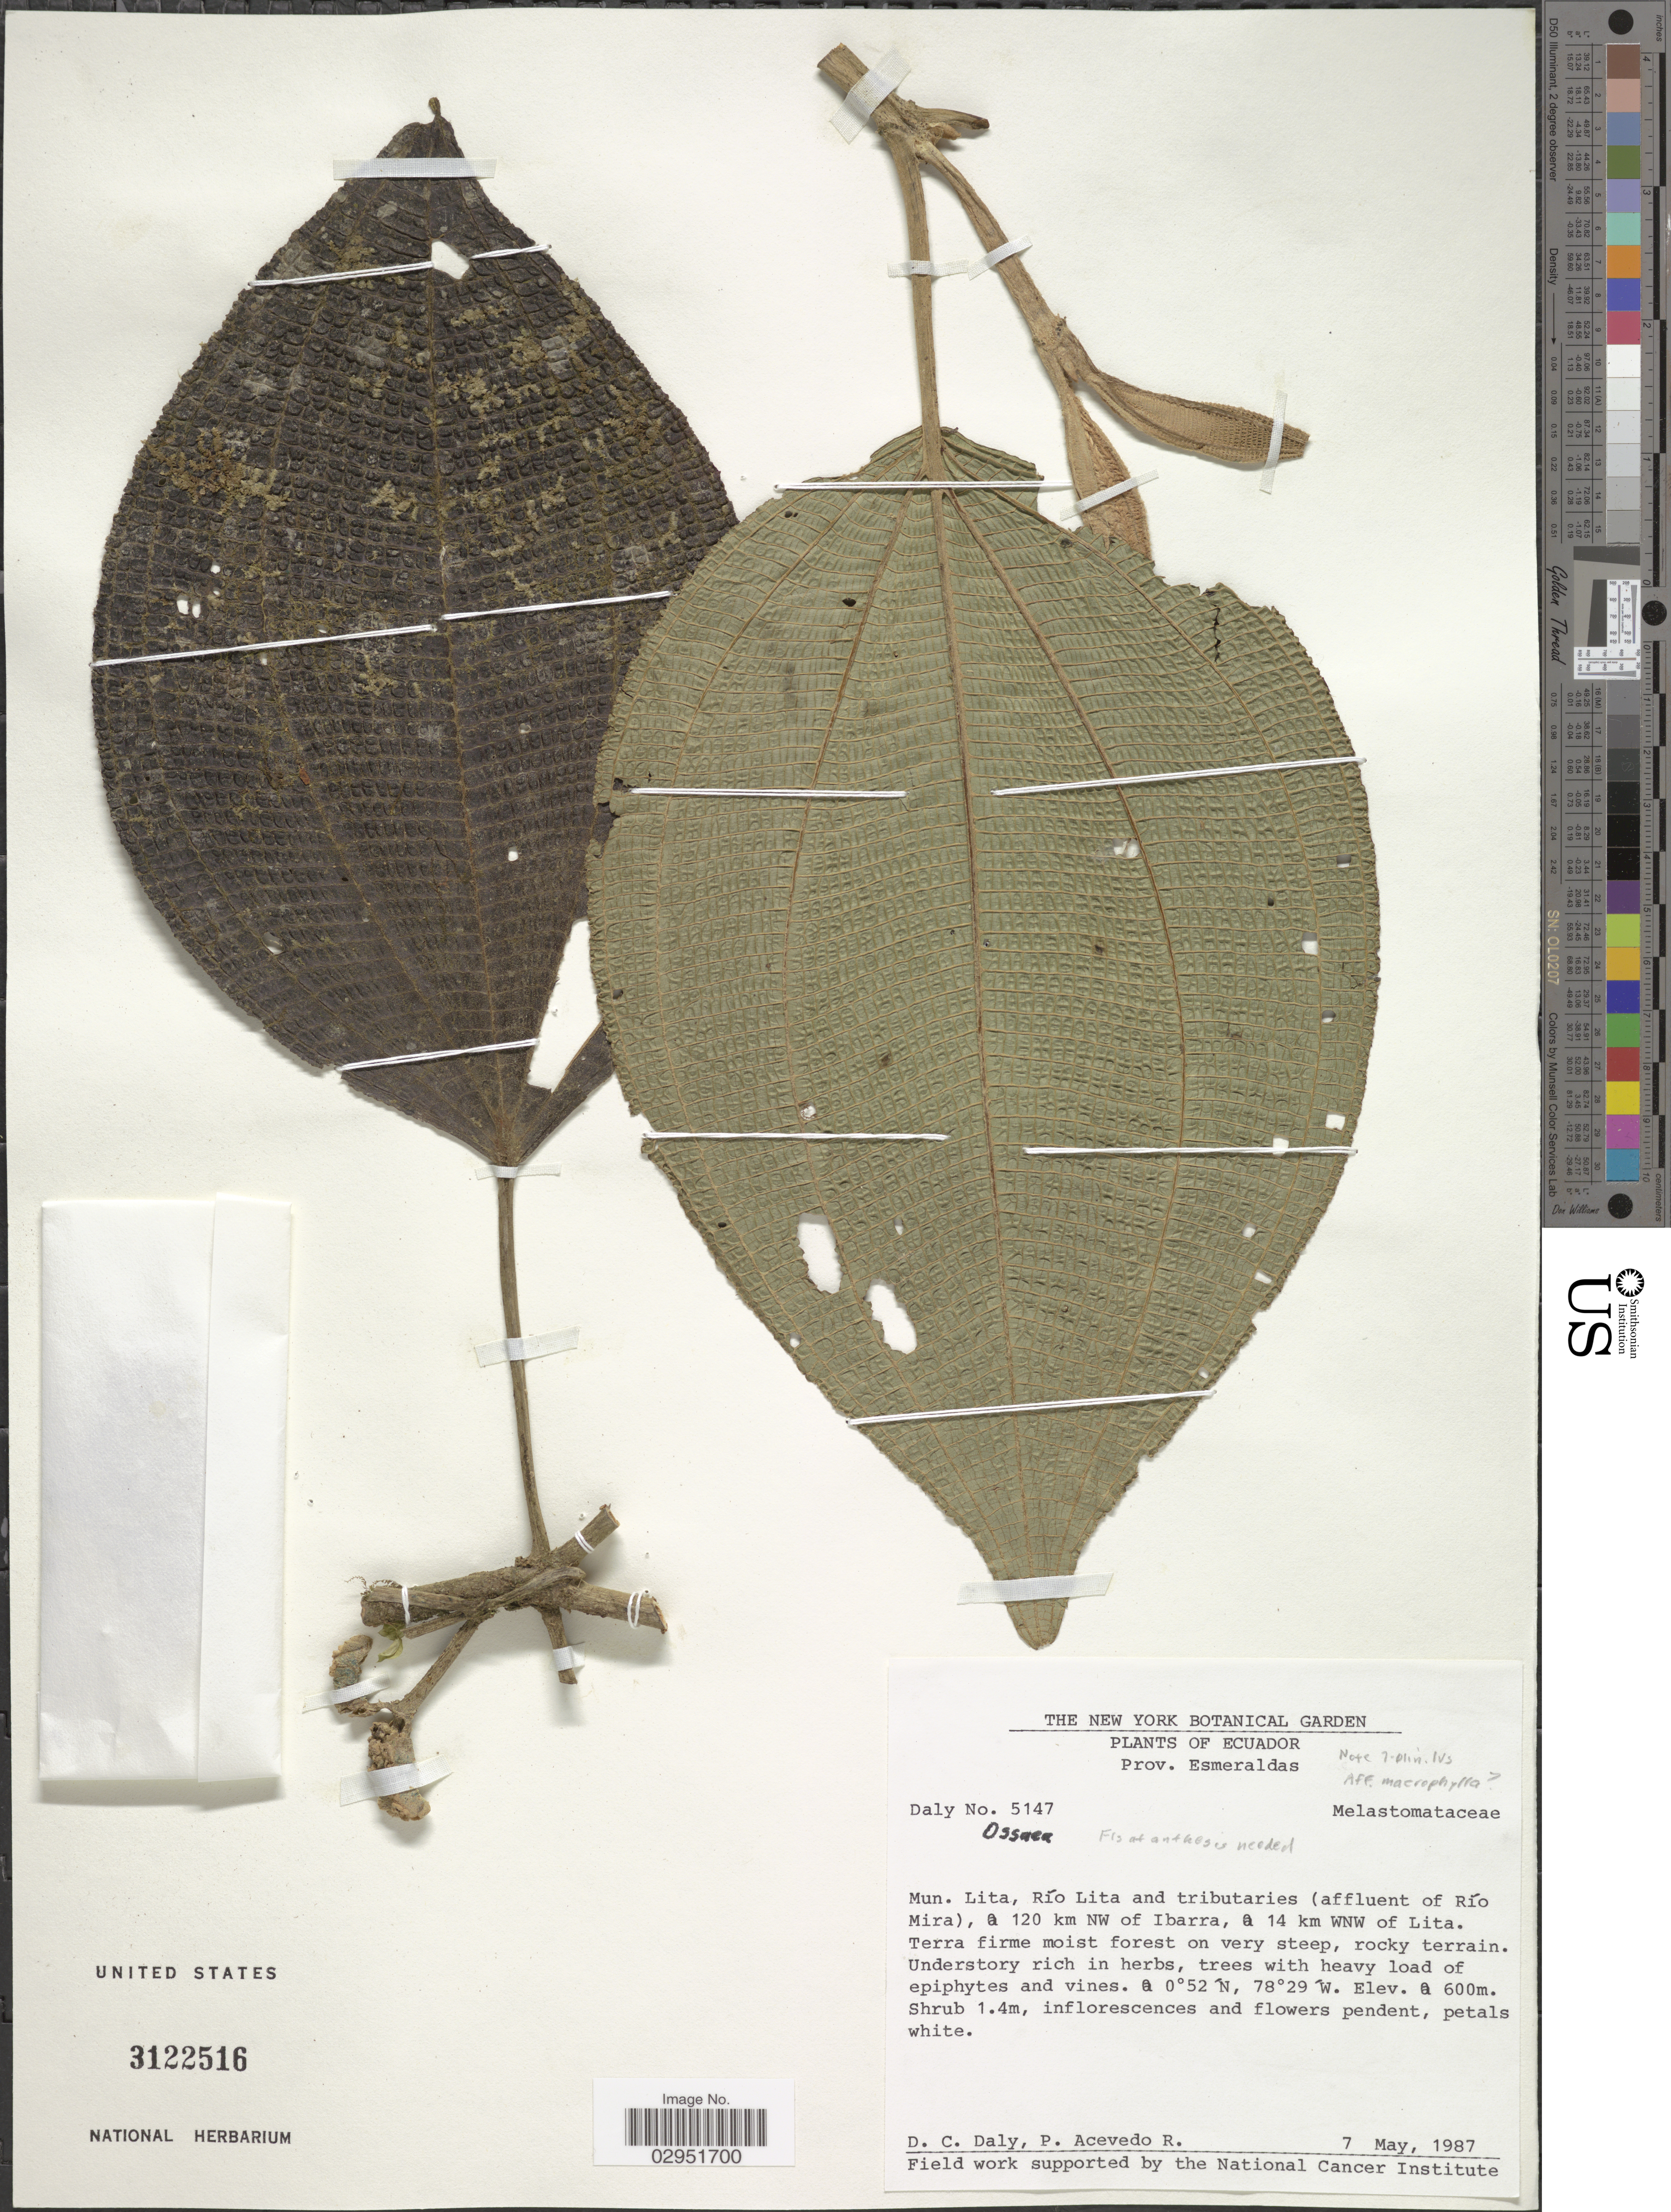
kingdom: Plantae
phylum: Tracheophyta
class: Magnoliopsida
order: Myrtales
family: Melastomataceae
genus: Ossaea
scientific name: Ossaea sp.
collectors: D. C. Daly & P. Acevedo R.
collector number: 5147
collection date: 1987-05-07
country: Ecuador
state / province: Esmeraldas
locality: Prov. Esmeraldas. Mun. Lita, Río Lita and tributaries (affluent of Río Mira), a 120 km NW of Ibarra, a 14 km WNW of Lita.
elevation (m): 600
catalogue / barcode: US 3122516